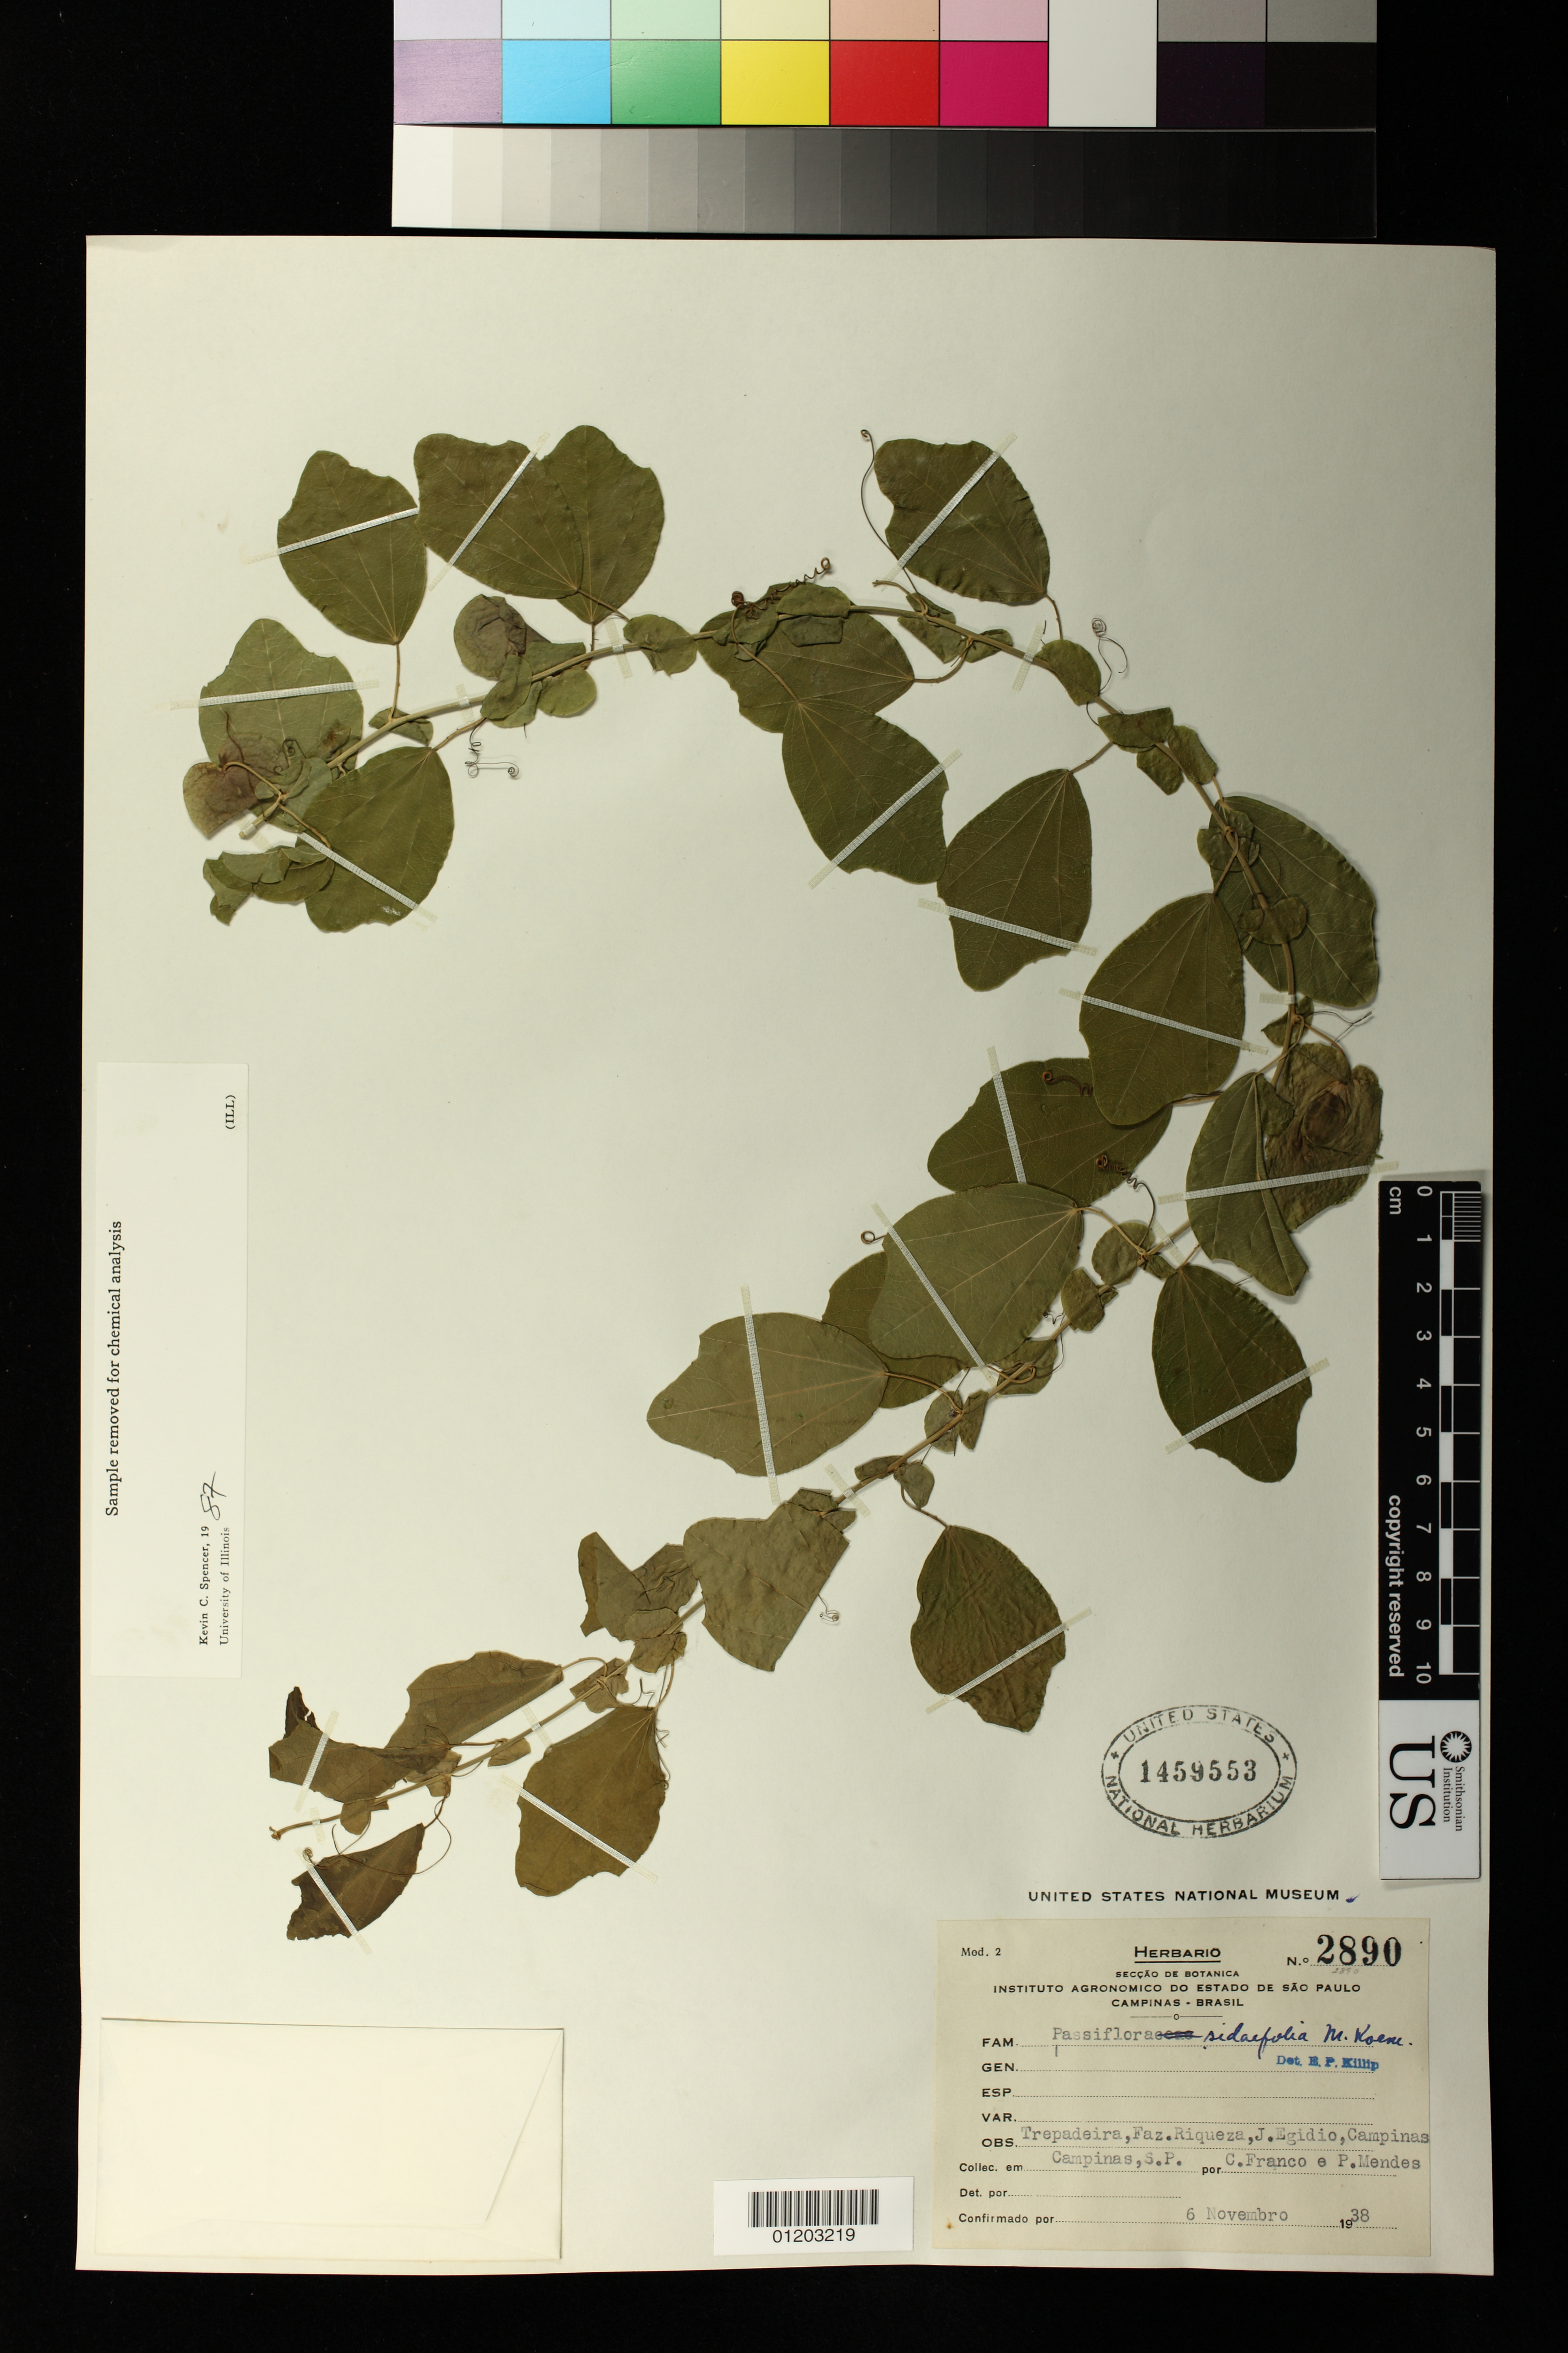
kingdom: Plantae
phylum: Tracheophyta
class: Magnoliopsida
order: Malpighiales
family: Passifloraceae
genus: Passiflora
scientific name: Passiflora sidifolia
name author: M. Roem.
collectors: C. Franco & P. Mendes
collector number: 2890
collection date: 1938-11-06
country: Brazil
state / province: São Paulo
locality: Campinas, S.P.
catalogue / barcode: US 1459553